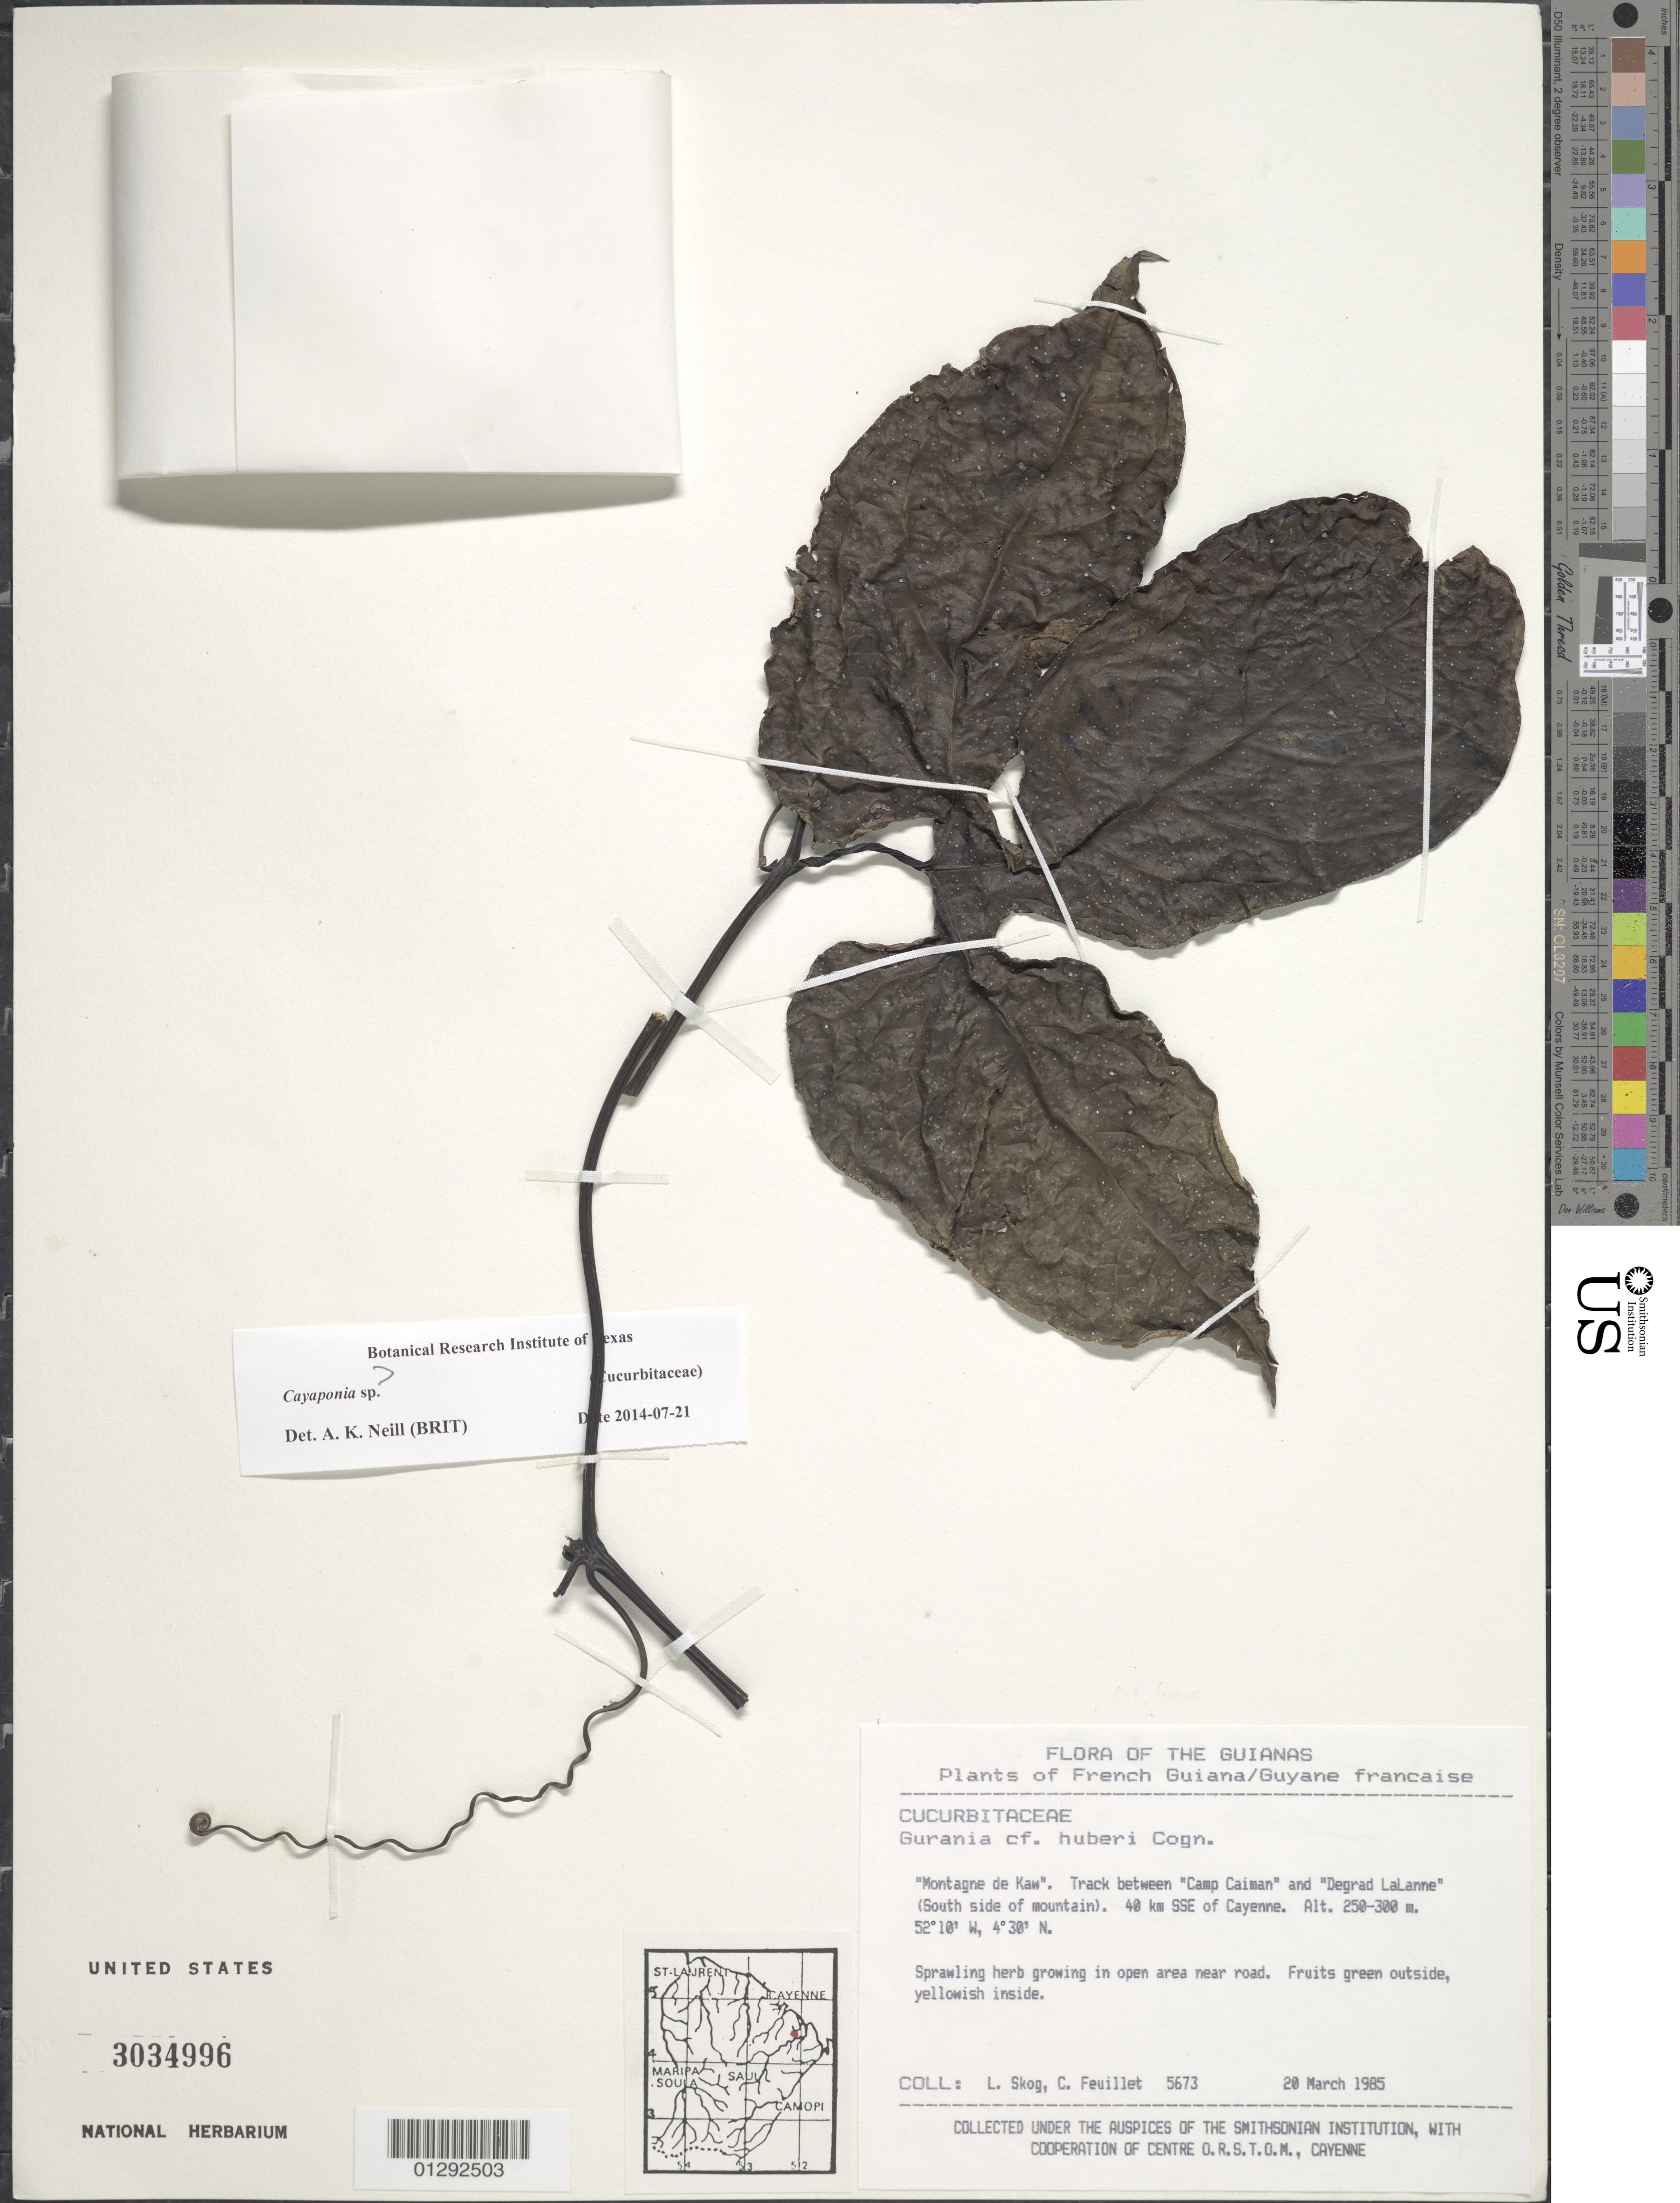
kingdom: Plantae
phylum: Tracheophyta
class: Magnoliopsida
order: Cucurbitales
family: Cucurbitaceae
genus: Cayaponia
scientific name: Cayaponia peruviana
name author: (Poepp. & Endl.) Cogn.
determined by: Nee, Michael H.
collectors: L. E. Skog & C. Feuillet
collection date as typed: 20 Mar 1985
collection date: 1985-03-20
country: French Guiana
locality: Montagne de Kaw - track between "Camp Caiman" and "Degrad LaLanne" (S side of mountain). 40 km SSE of Cayenne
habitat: in open area near road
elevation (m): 250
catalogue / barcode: US 3034996